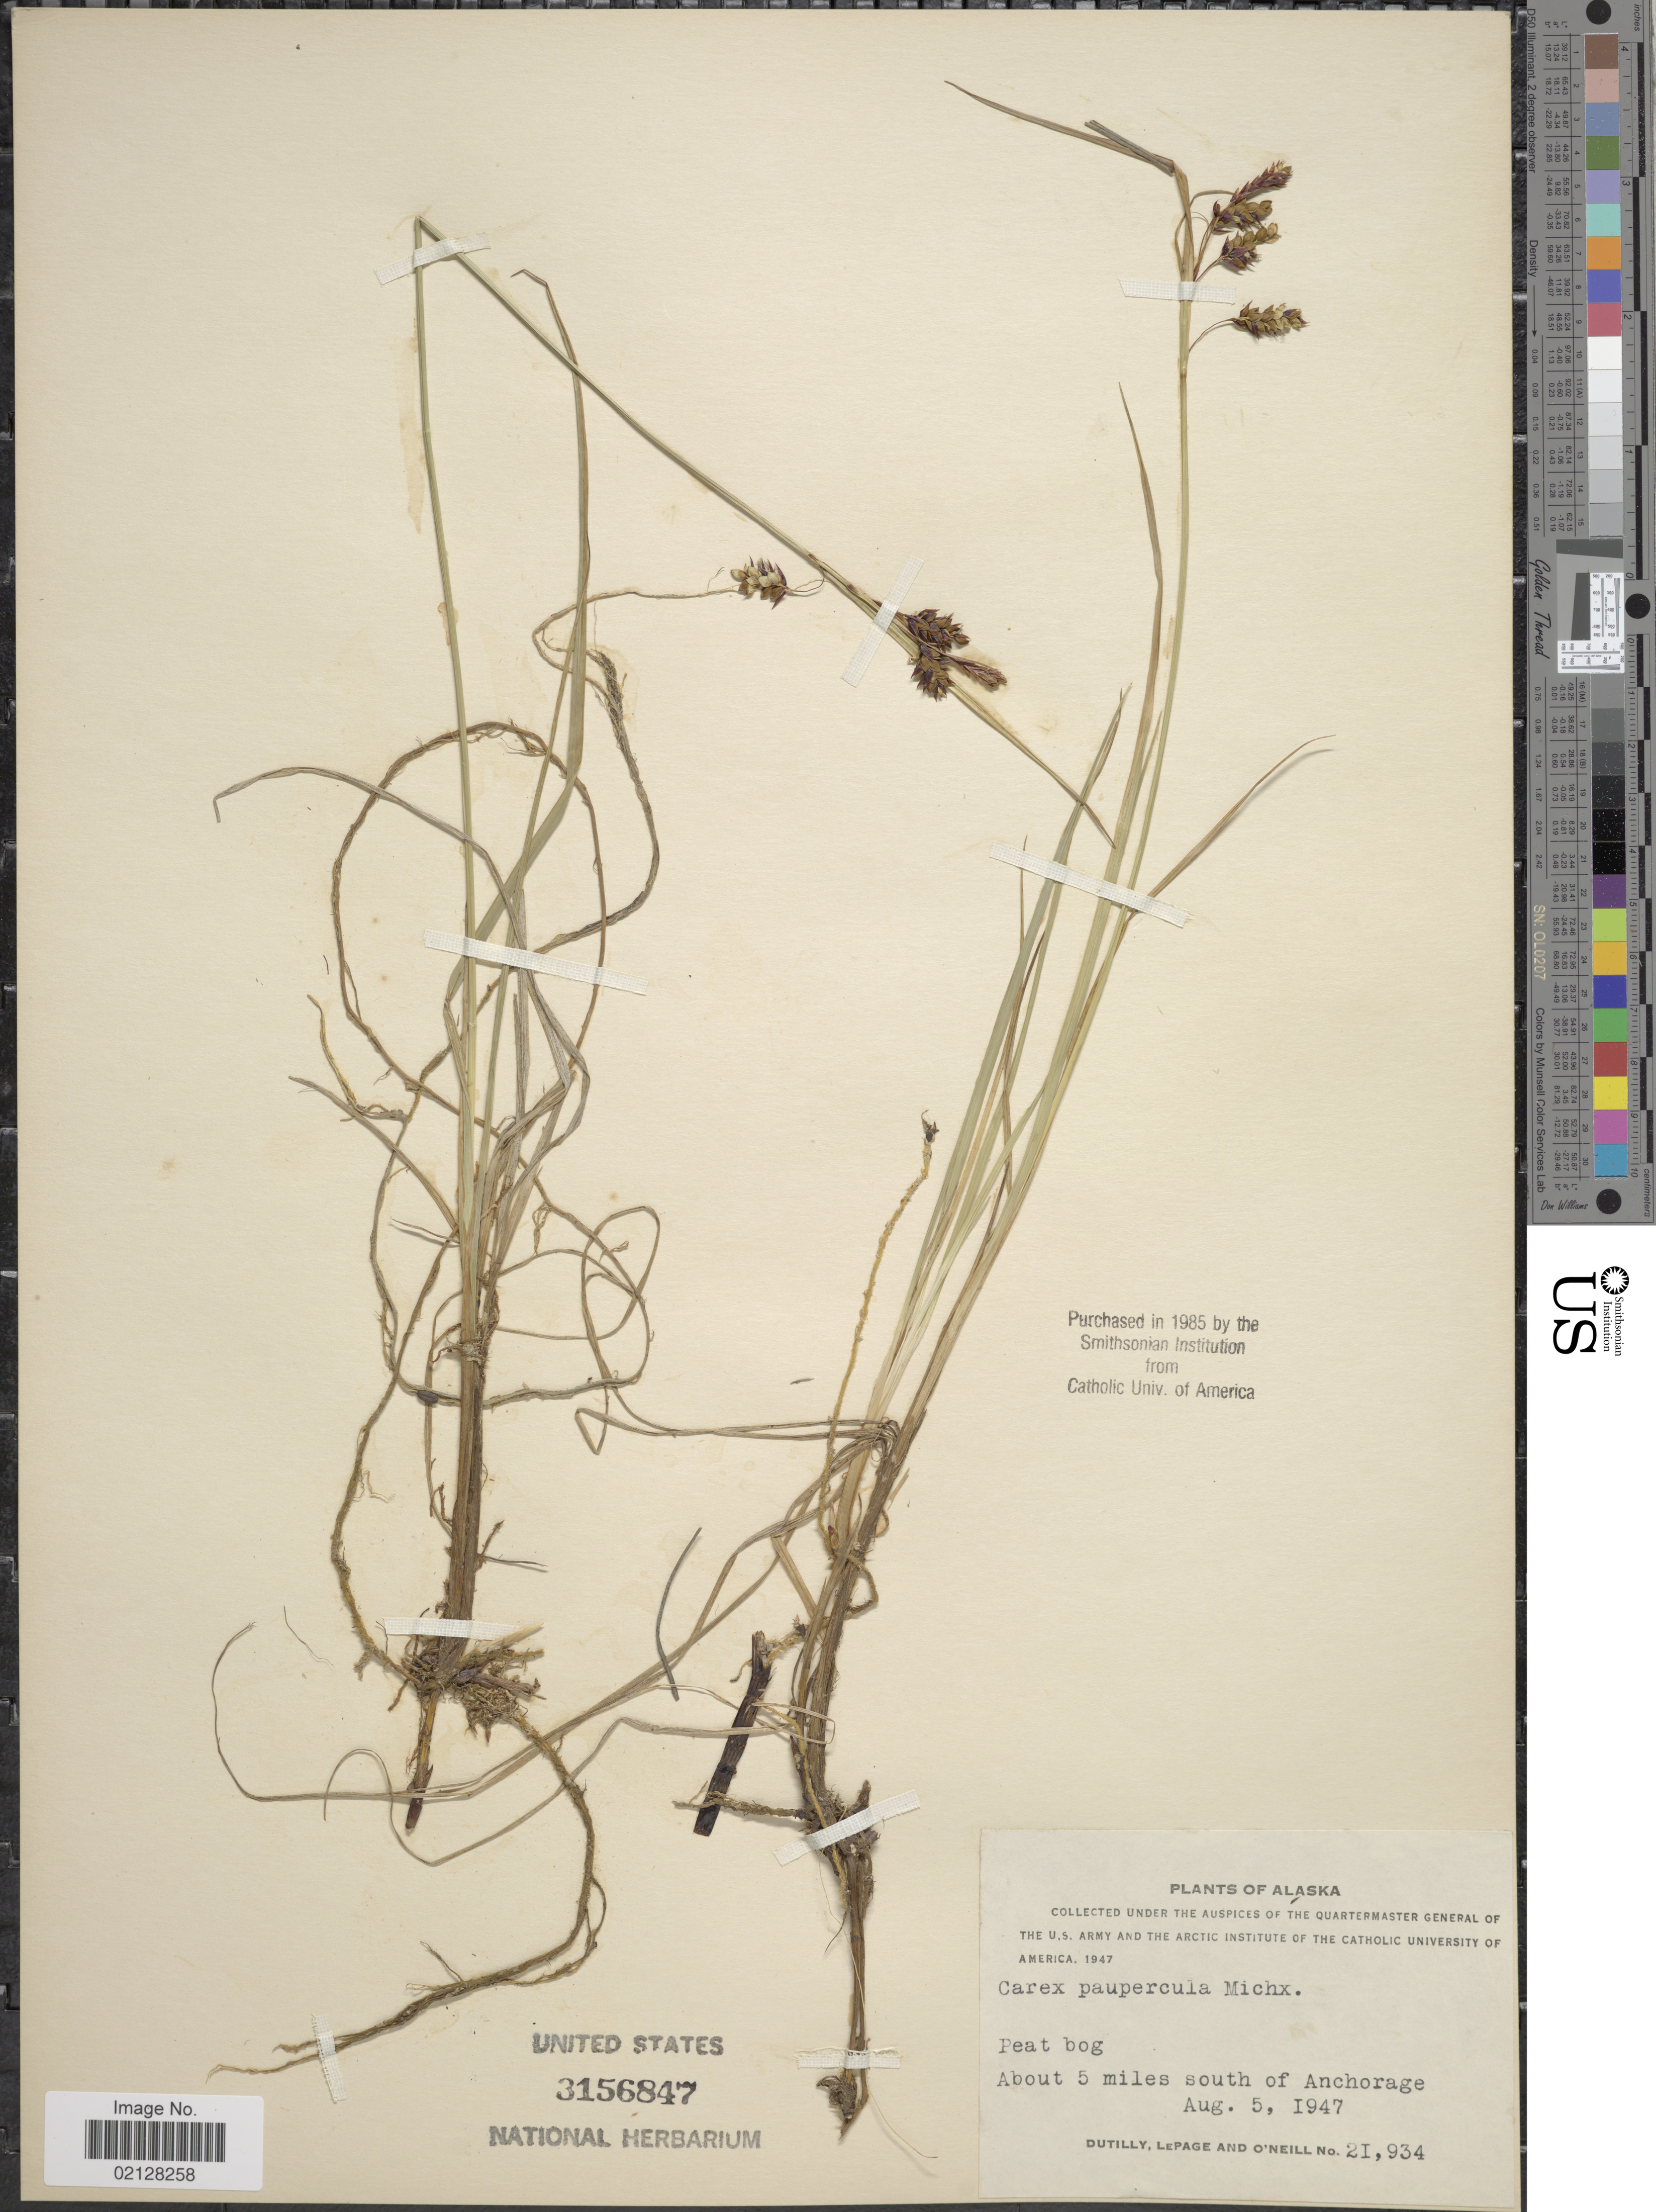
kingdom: Plantae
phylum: Tracheophyta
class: Liliopsida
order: Poales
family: Cyperaceae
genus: Carex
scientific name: Carex magellanica subsp. irrigua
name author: (Wahlenb.) Hiitonen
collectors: -. Dutilly, -. LePage & O' Neill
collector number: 21934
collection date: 1947-08-05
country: United States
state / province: Alaska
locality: Peat bog, About 5 miles south of Anchorage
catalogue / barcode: US 3156847